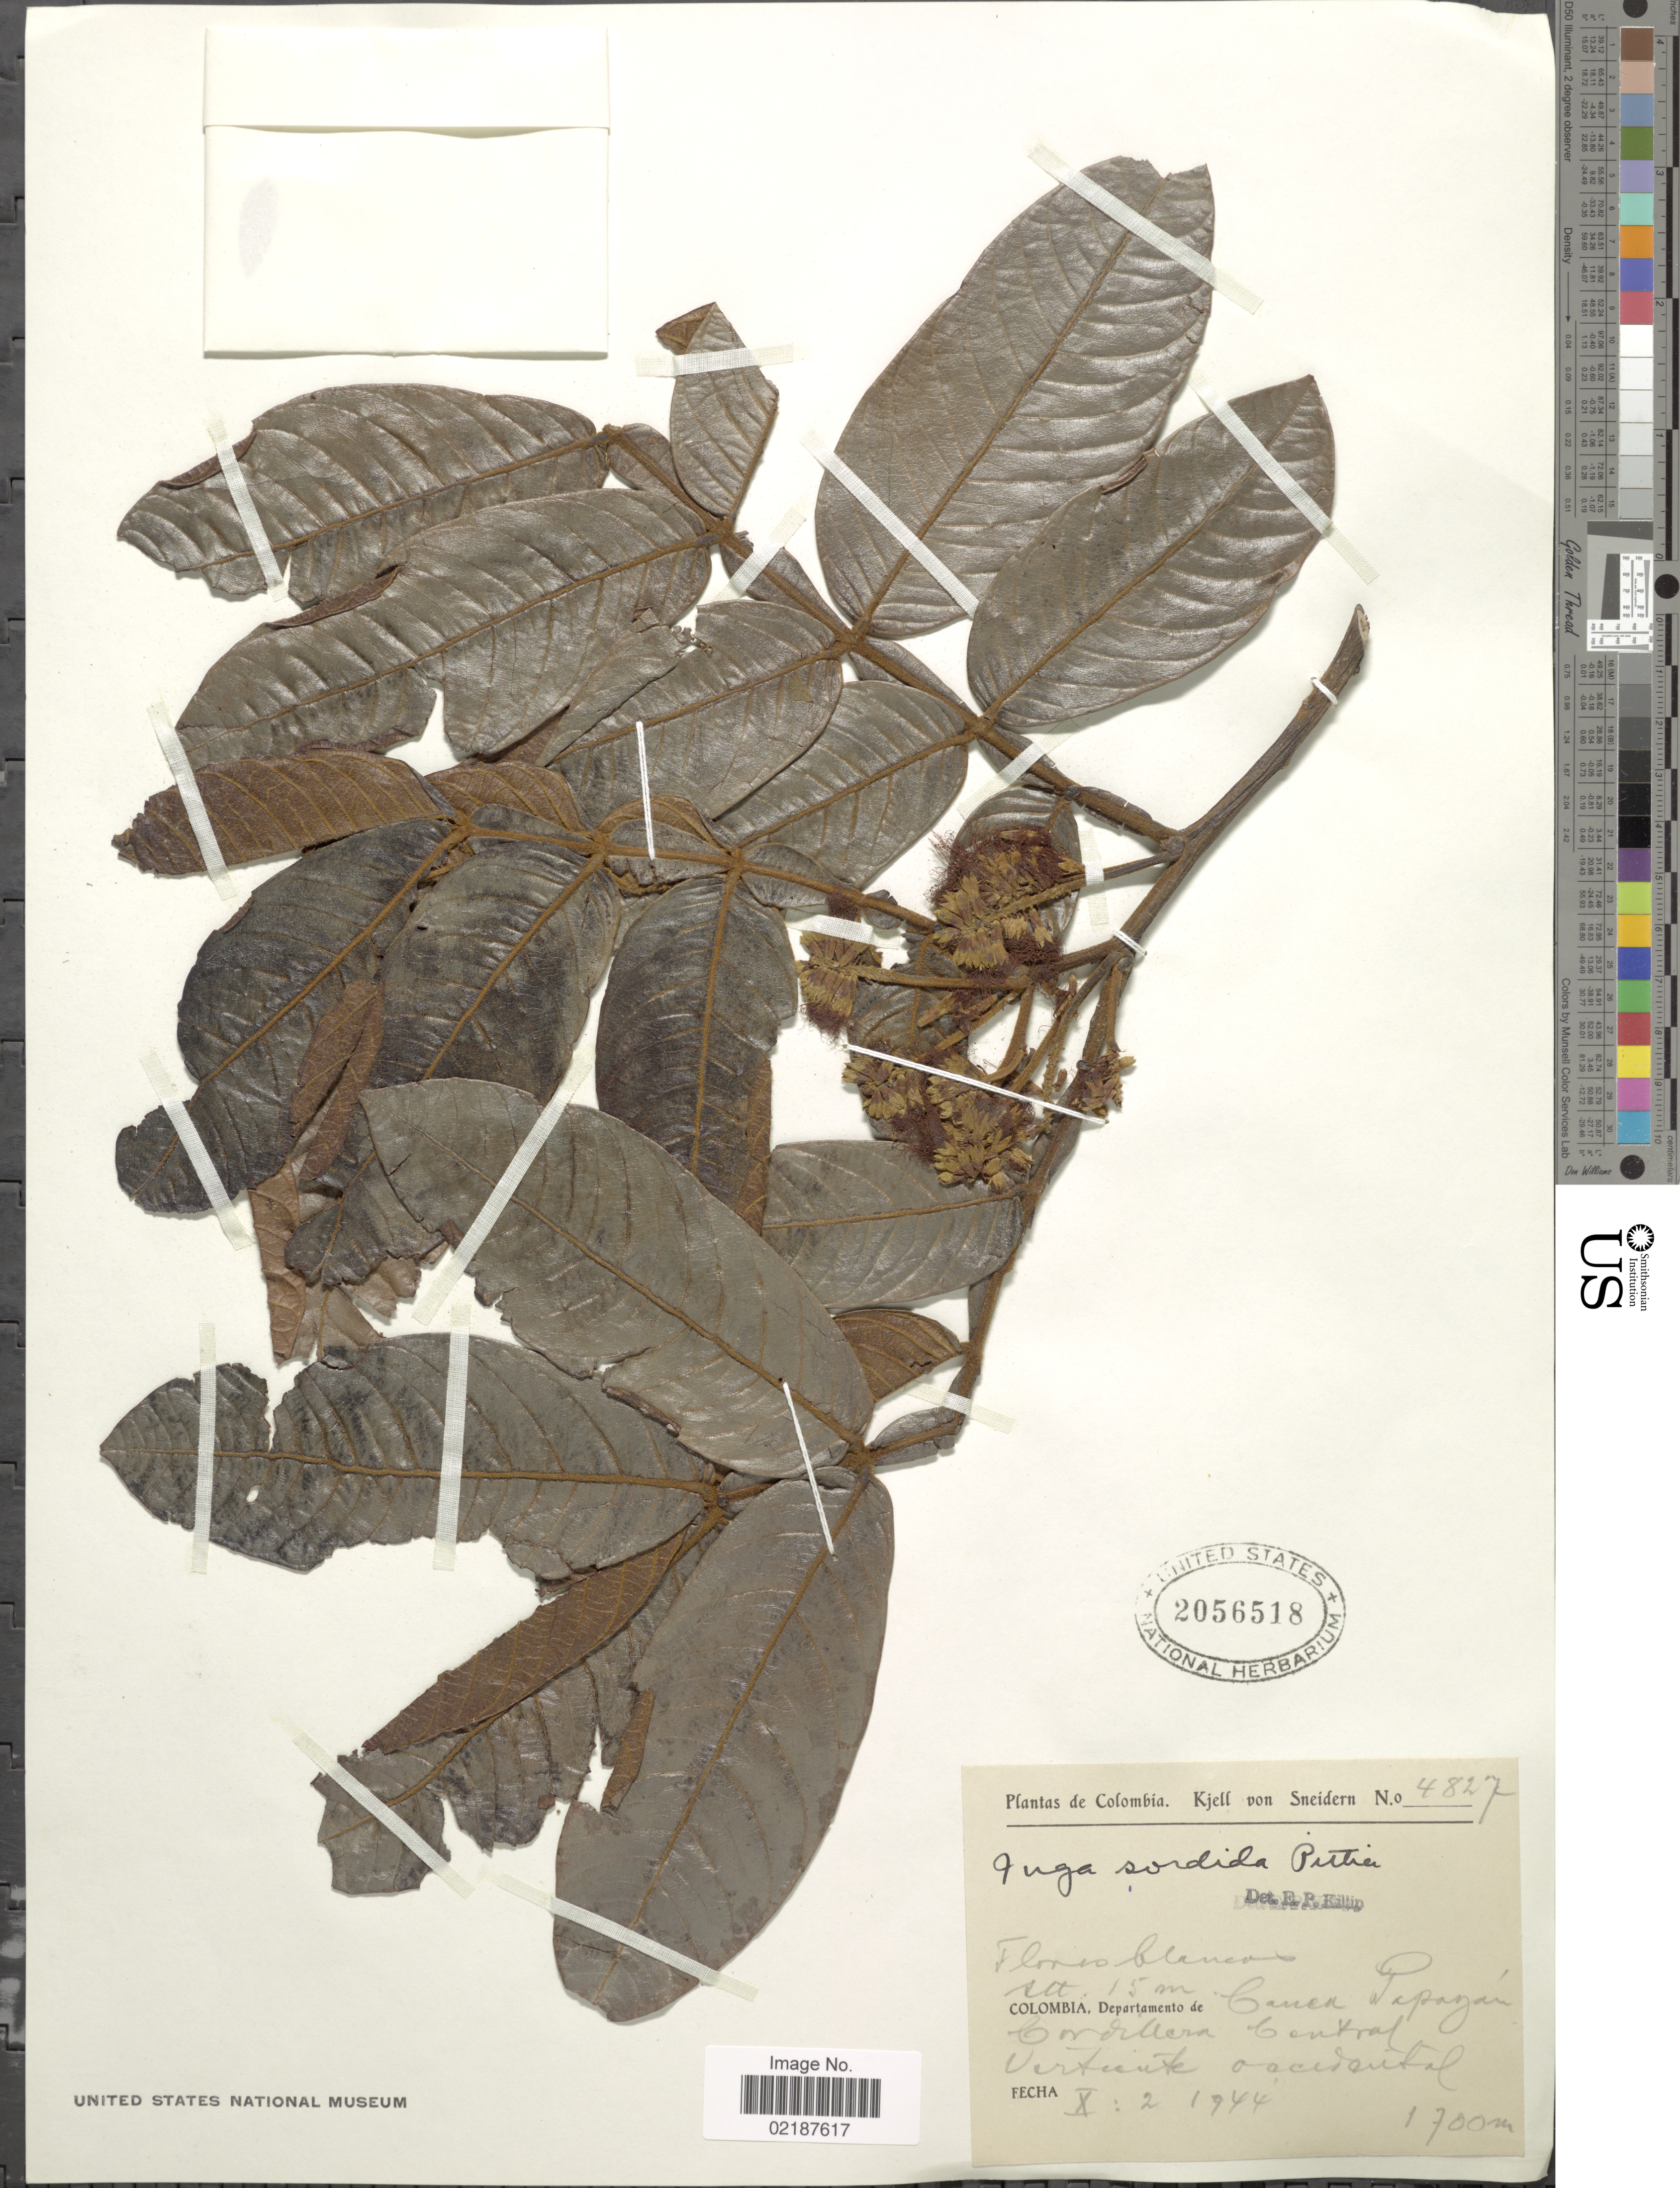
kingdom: Plantae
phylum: Tracheophyta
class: Magnoliopsida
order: Fabales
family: Fabaceae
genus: Inga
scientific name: Inga densiflora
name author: Benth.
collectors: K. von Sneidern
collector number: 4827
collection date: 1944-10-02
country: Colombia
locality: Departamento de Canen Papagua, Cordillera Central, Vertiente Occidental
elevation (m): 1700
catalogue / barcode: US 2056518